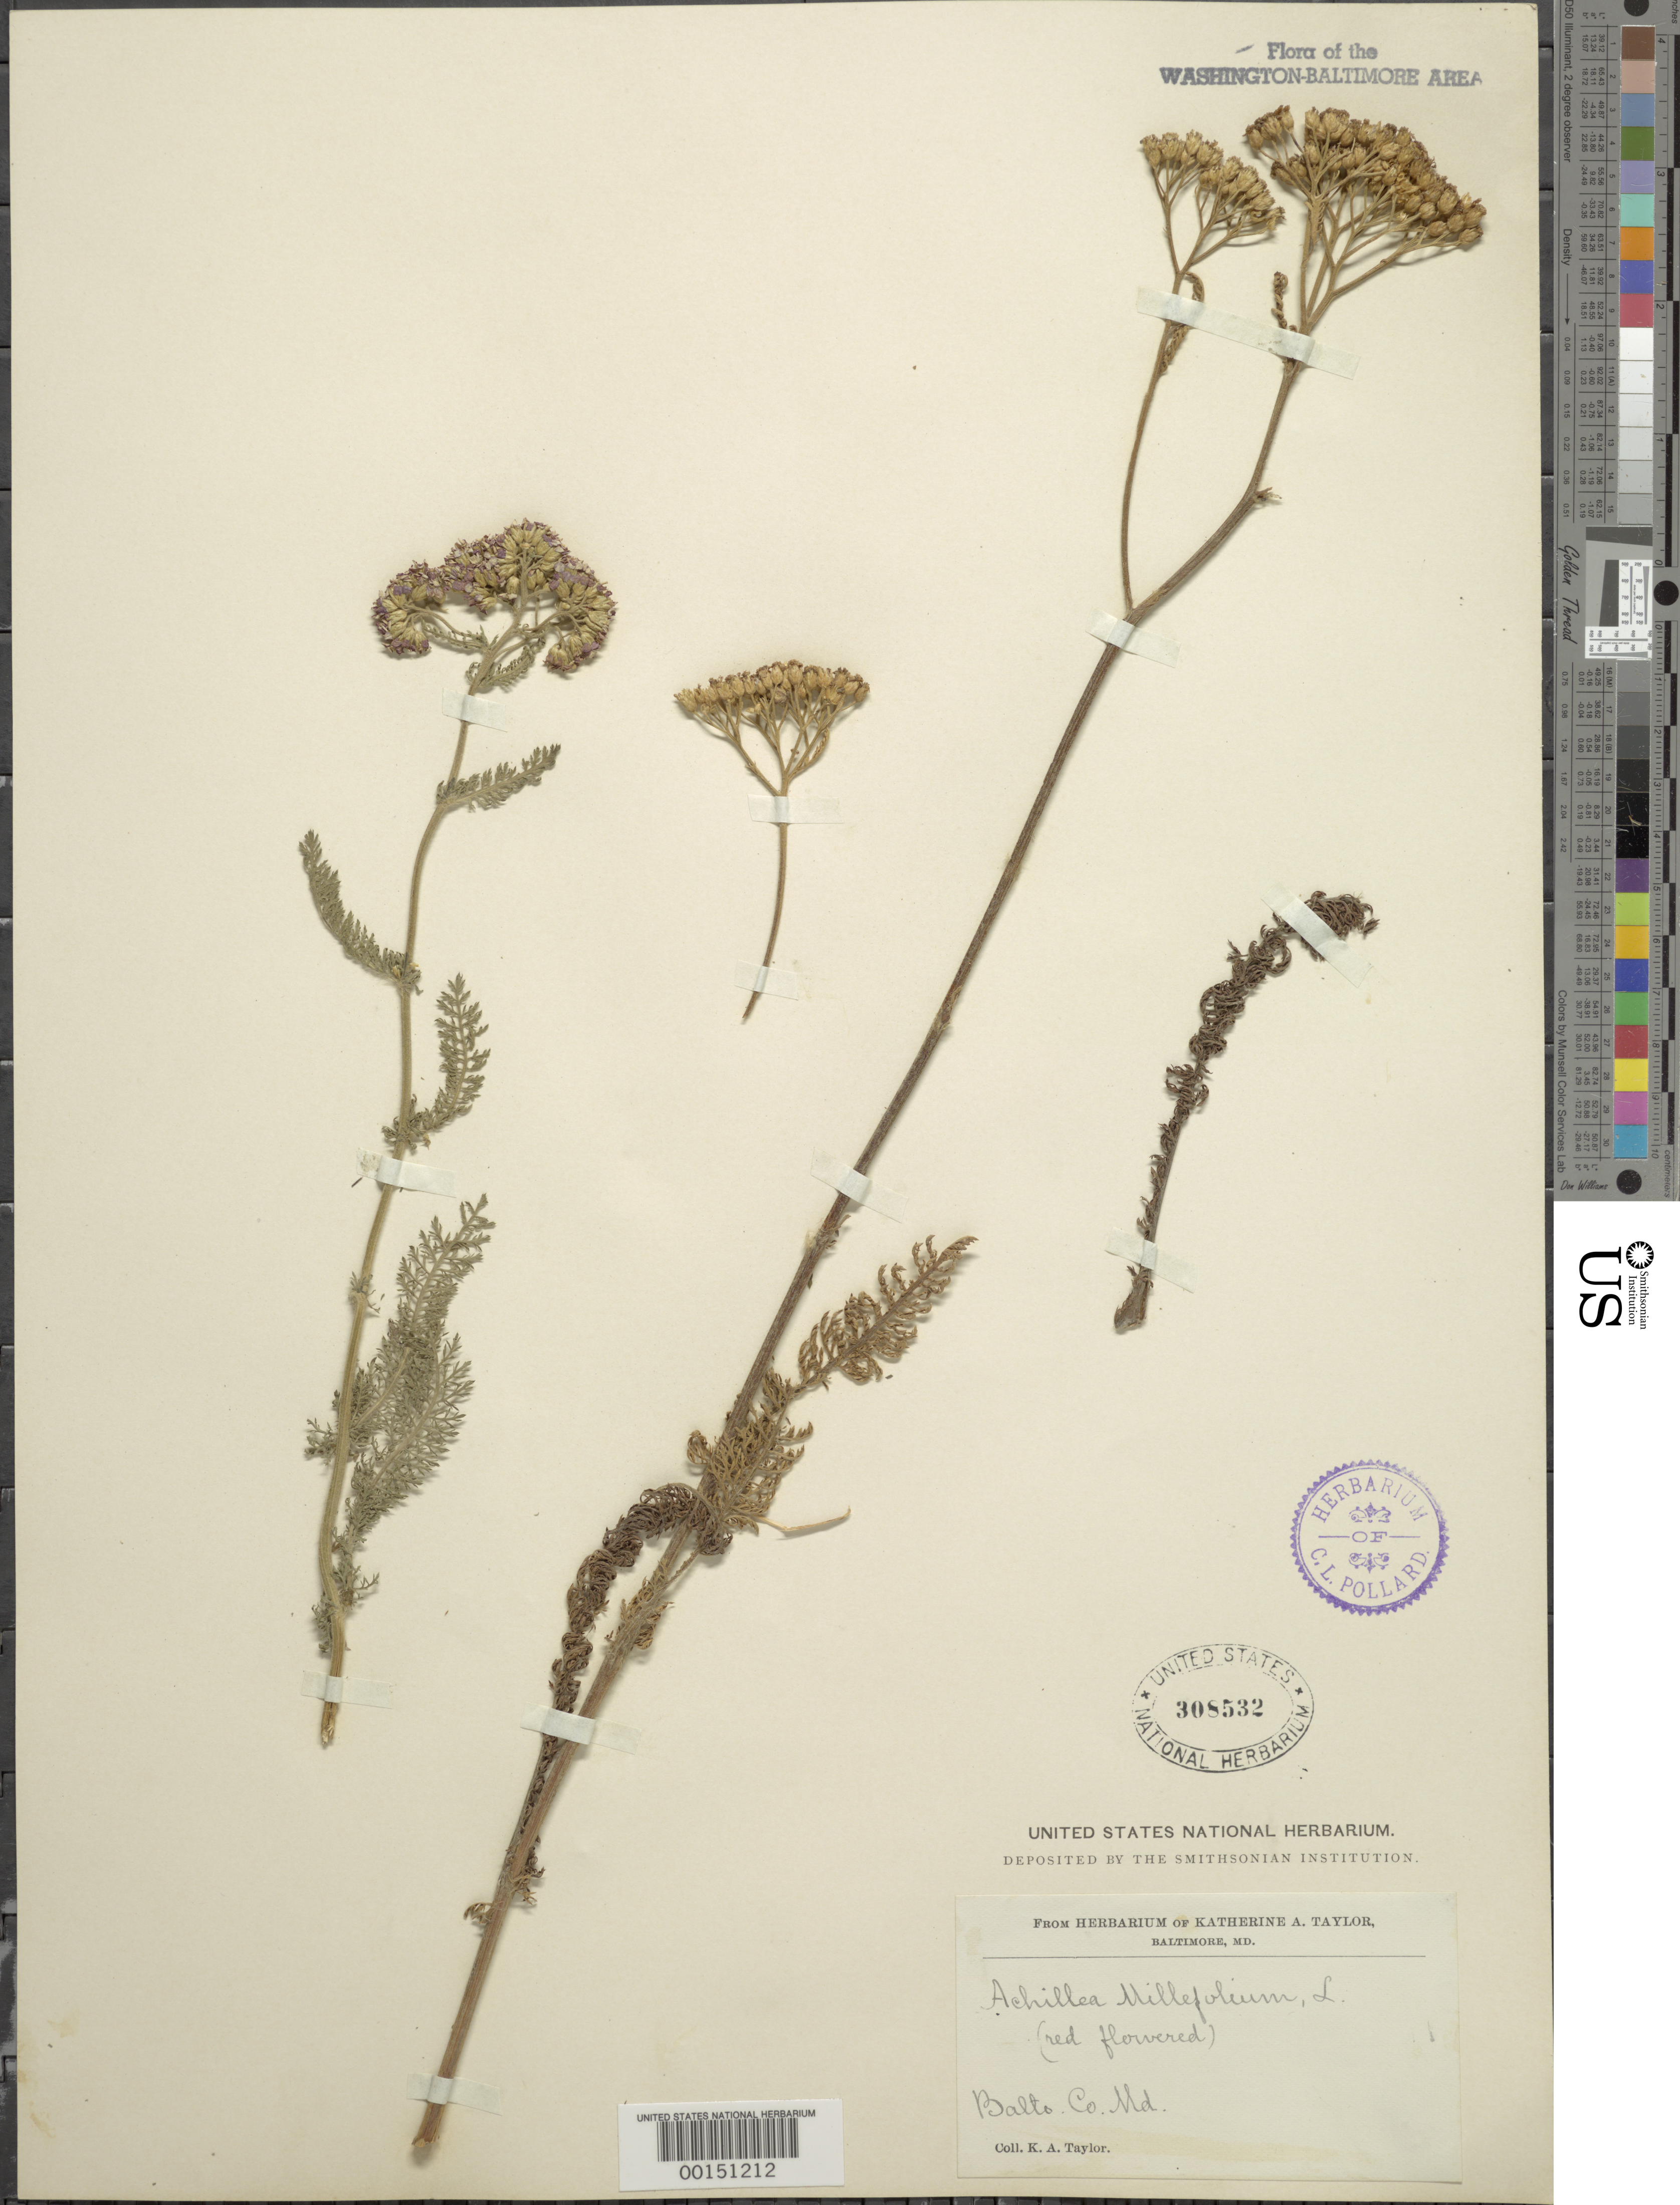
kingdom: Plantae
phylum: Tracheophyta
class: Magnoliopsida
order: Asterales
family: Asteraceae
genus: Achillea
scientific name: Achillea millefolium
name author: L.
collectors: K. A. Taylor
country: United States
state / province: Maryland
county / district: Baltimore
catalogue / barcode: US 308532